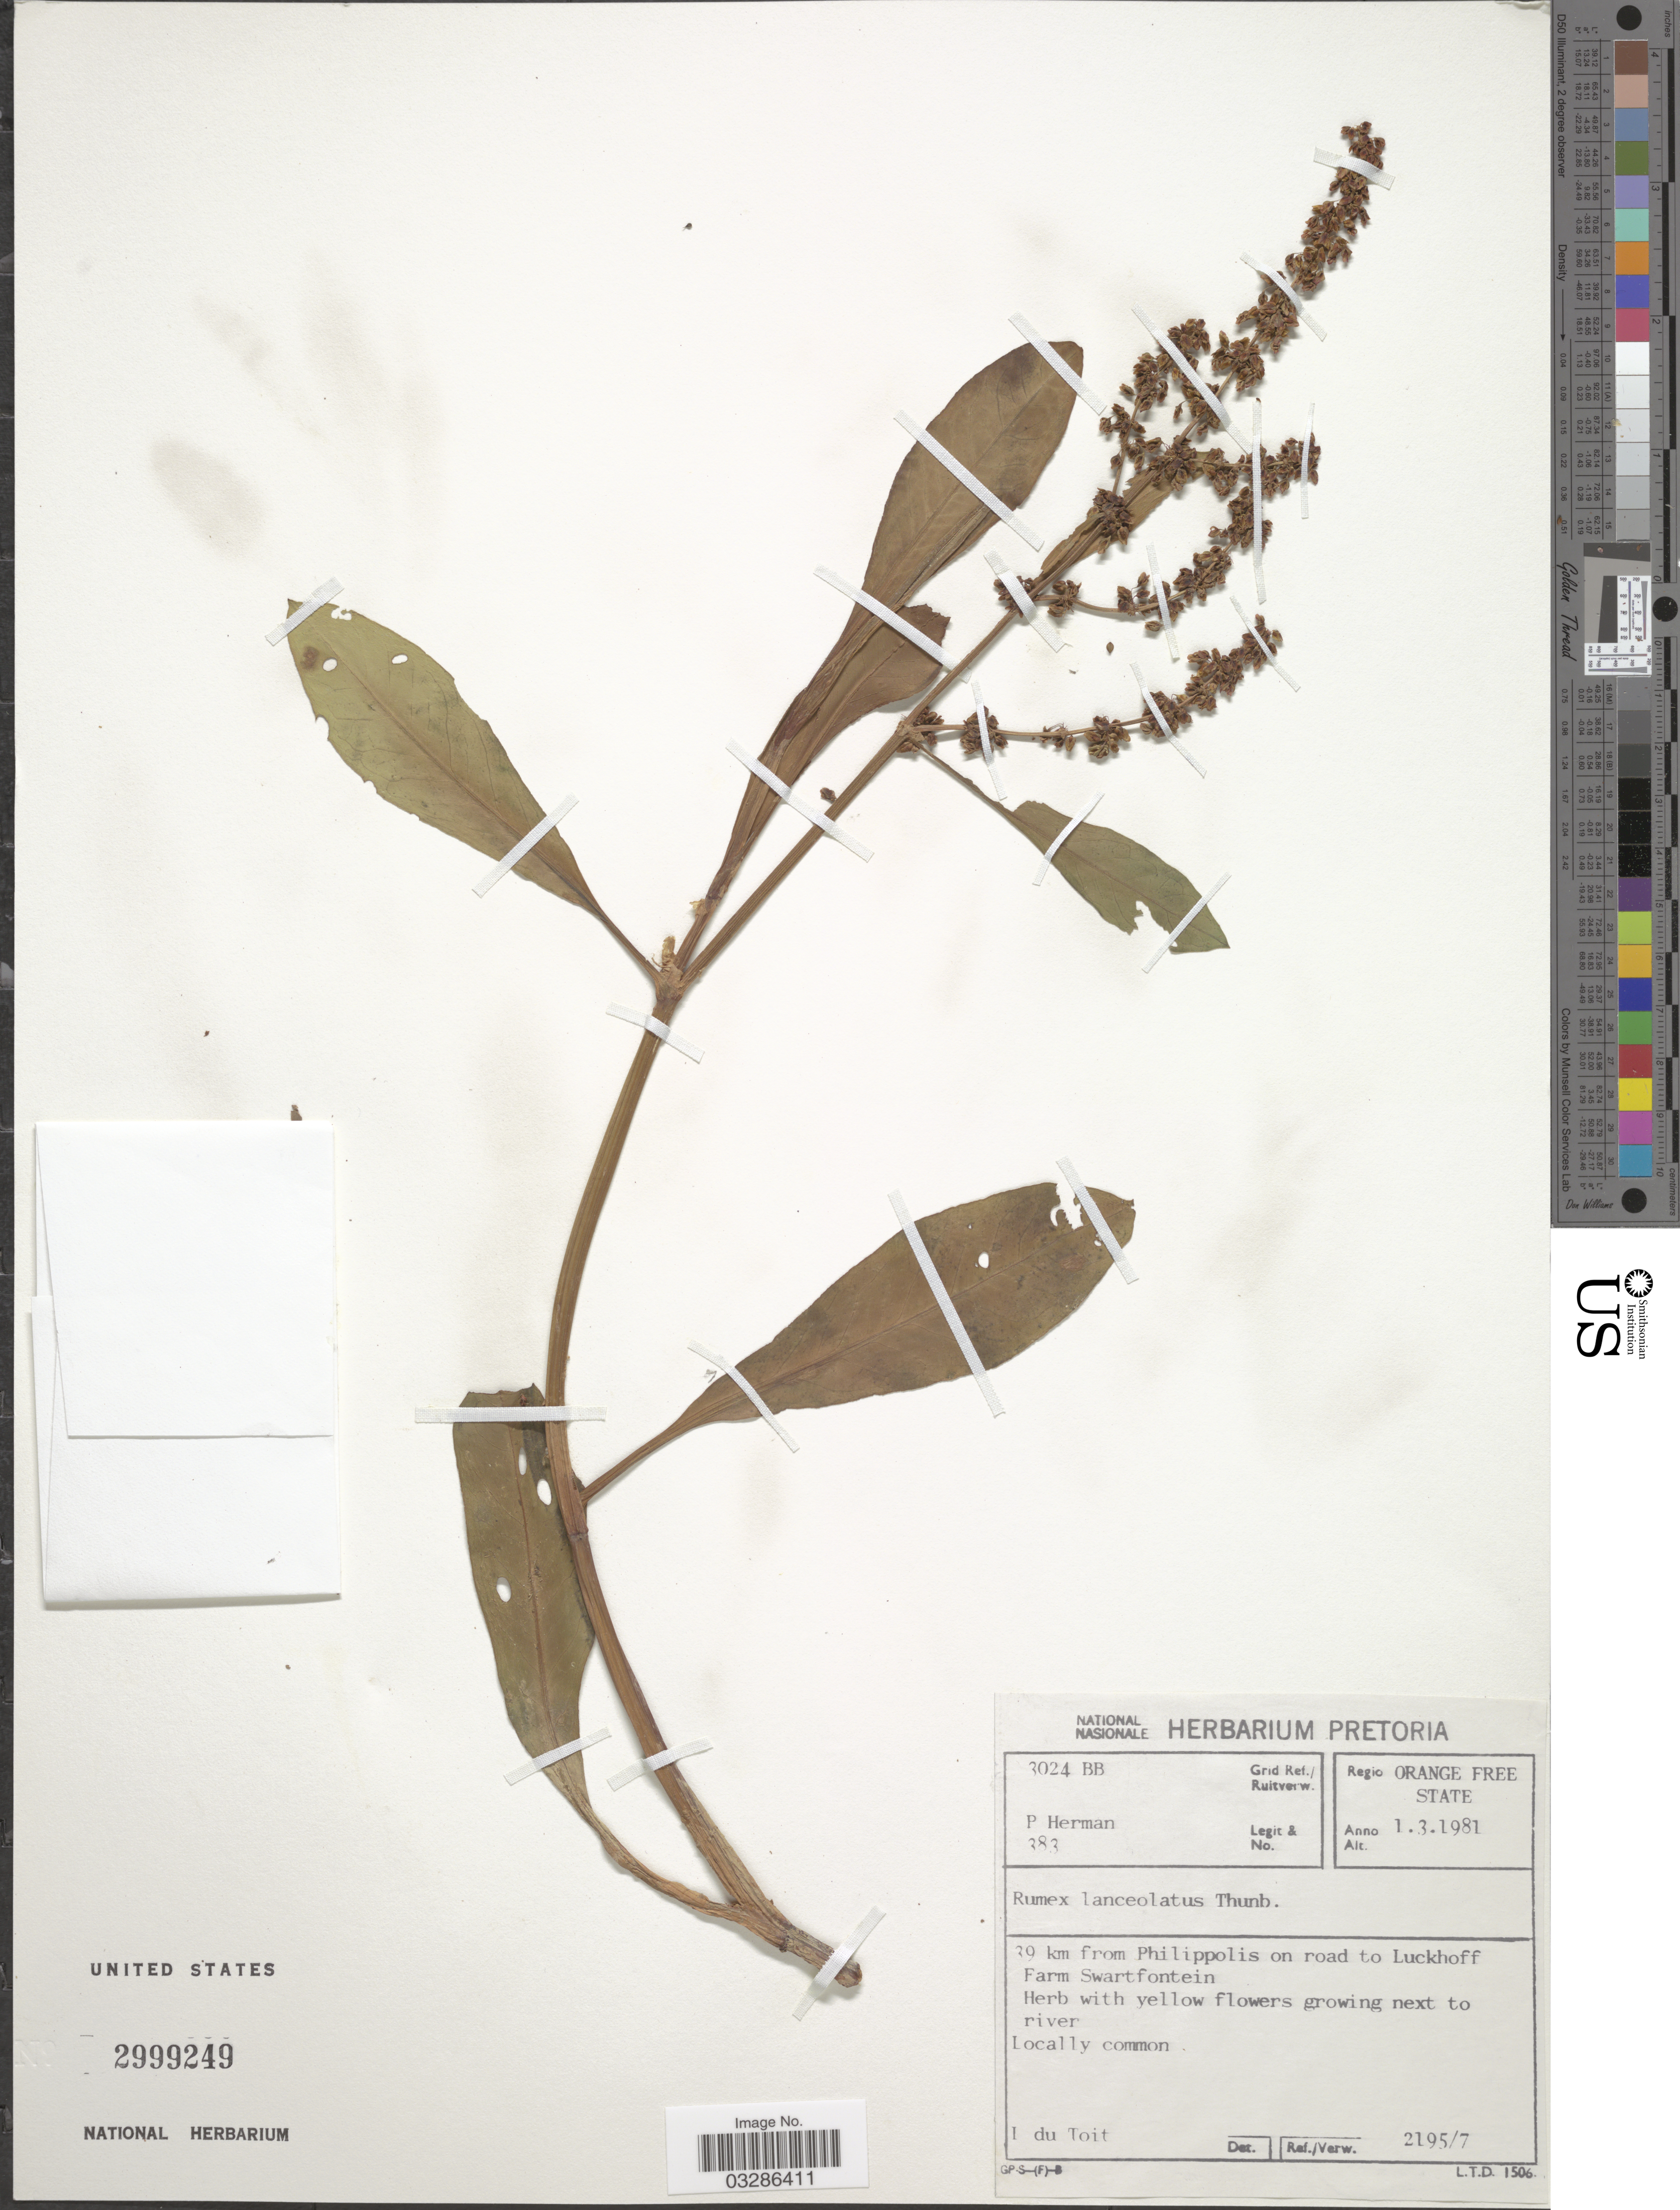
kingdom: Plantae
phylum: Tracheophyta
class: Magnoliopsida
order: Caryophyllales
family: Polygonaceae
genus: Rumex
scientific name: Rumex lanceolatus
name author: Thunb.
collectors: P. Herman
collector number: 383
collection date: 1981-03-01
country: South Africa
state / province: Free State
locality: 3024BB Grid Ref./ Ruitverw. Regio Orange Free State. 39 km from Philippolis on road to Luckhoff Farm Swartfontein.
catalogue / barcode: US 2999249